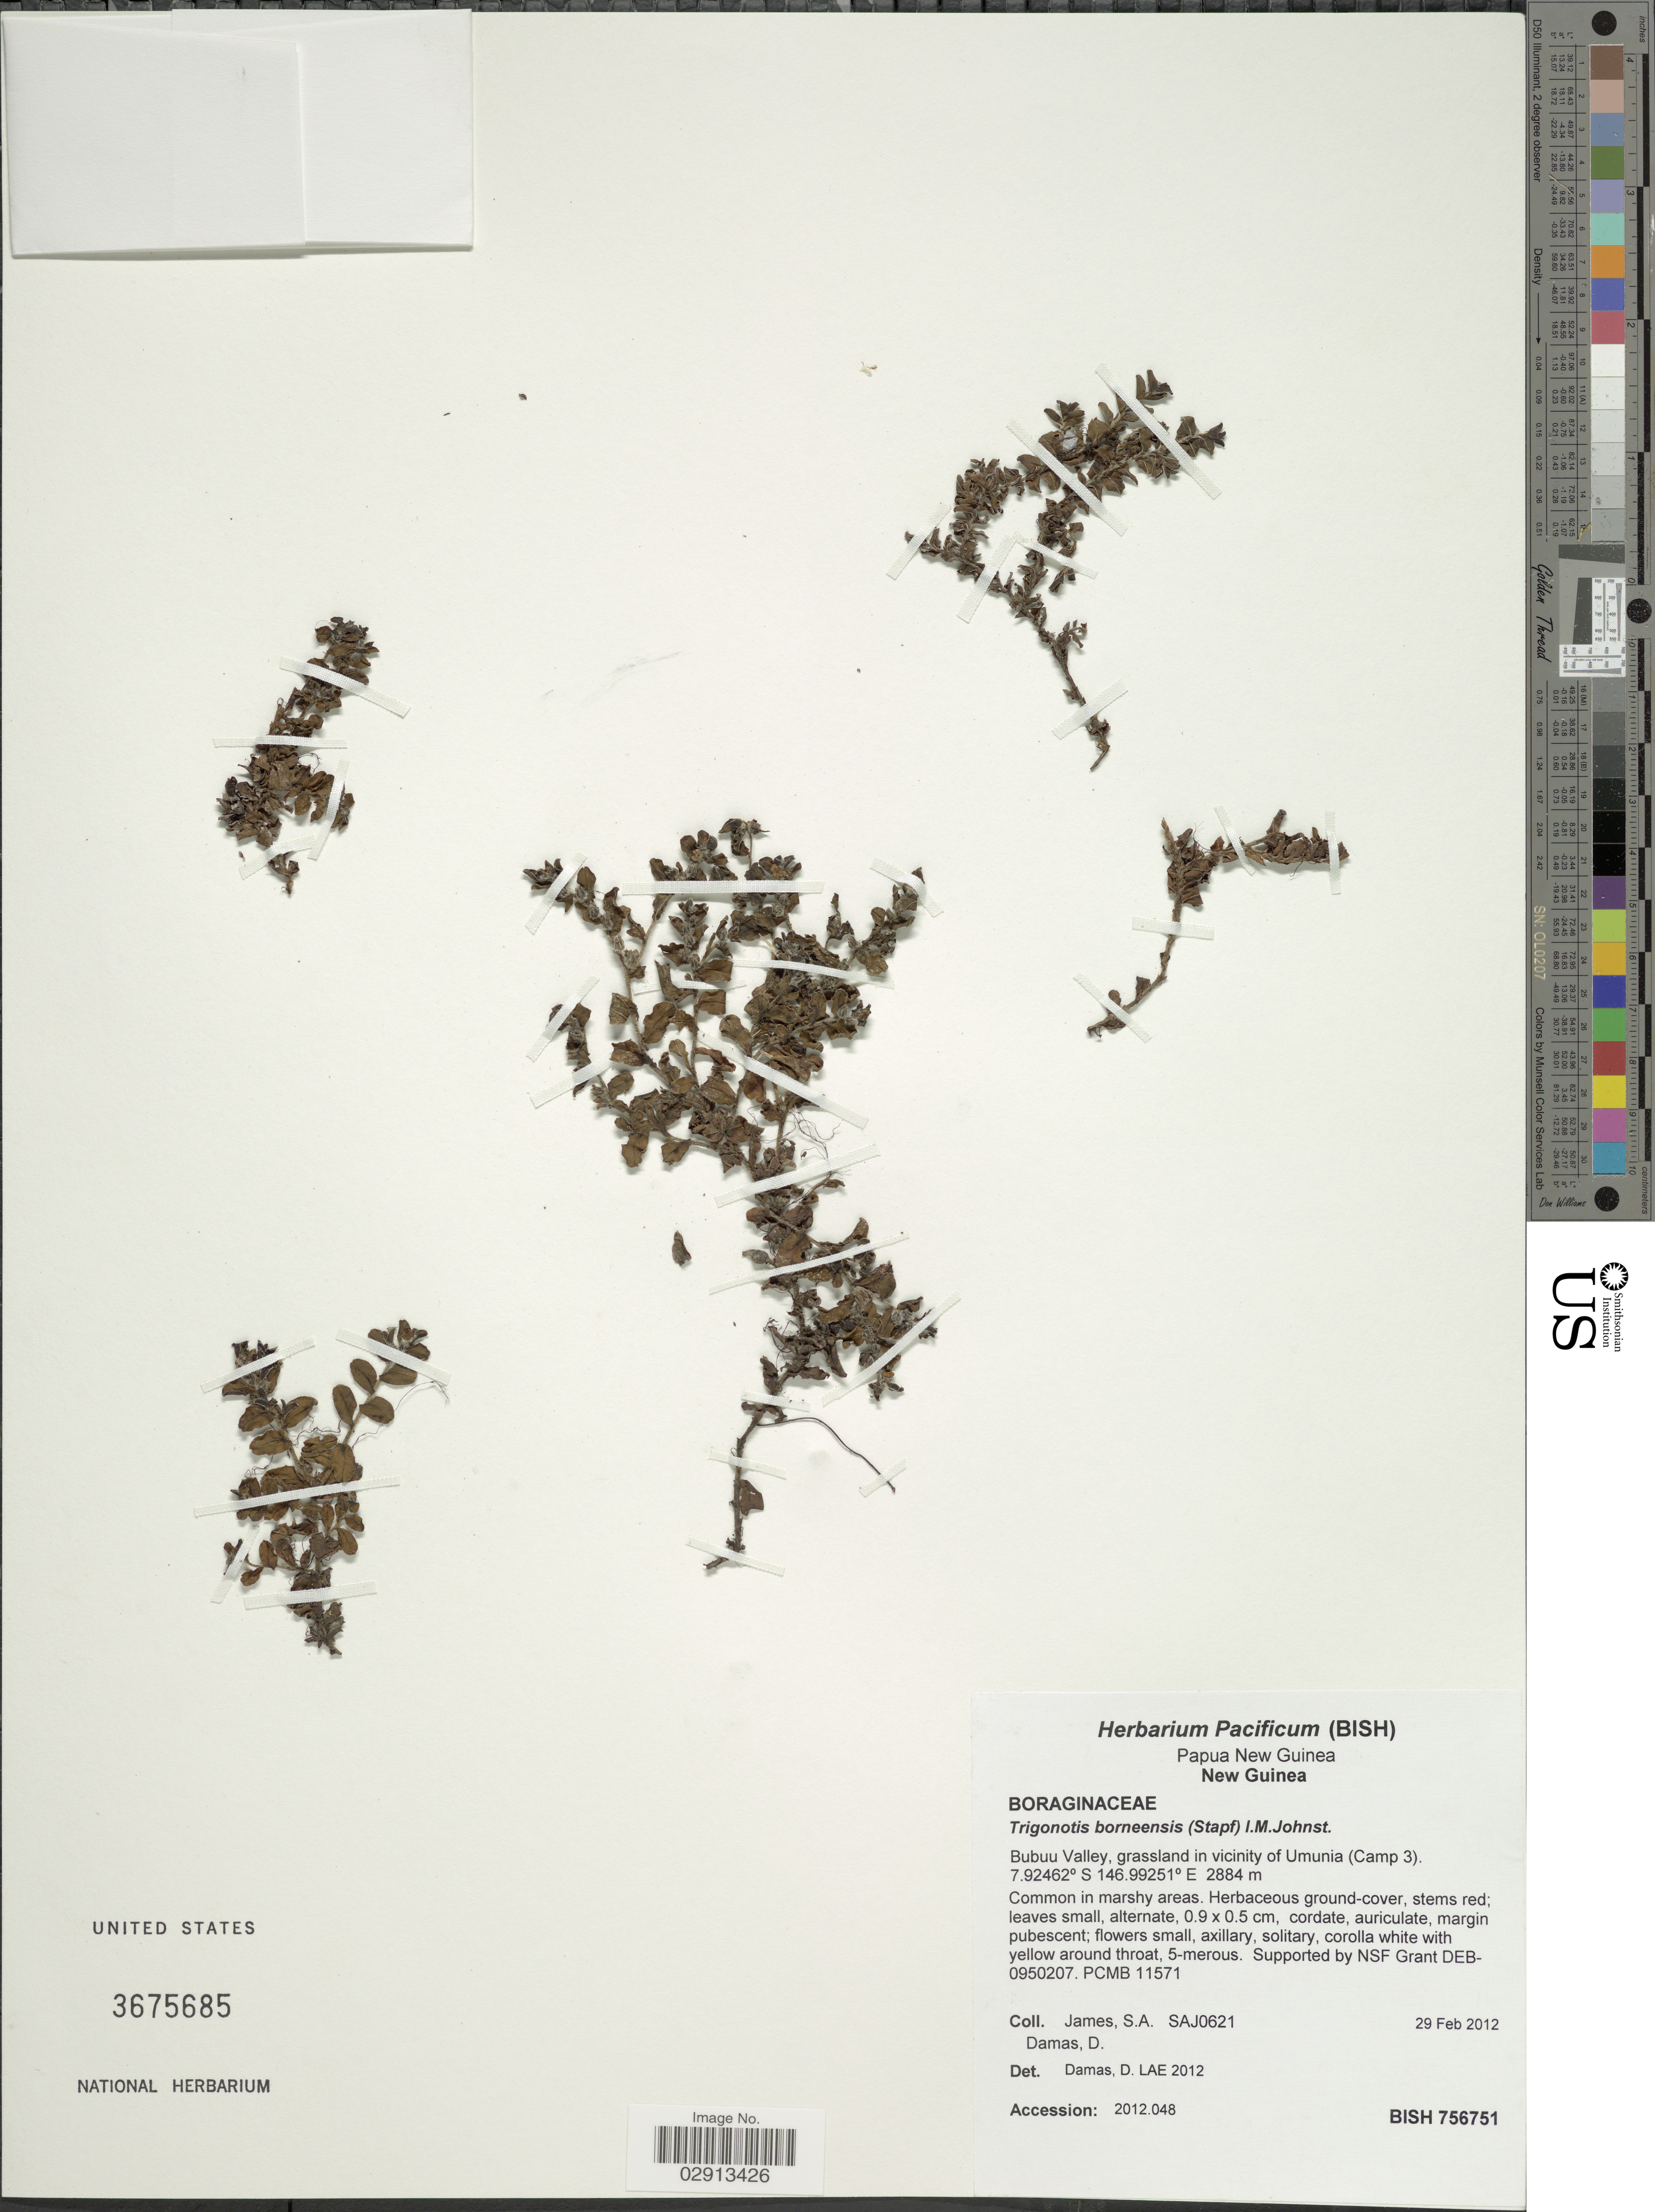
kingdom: Plantae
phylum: Tracheophyta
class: Magnoliopsida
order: Boraginales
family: Boraginaceae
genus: Trigonotis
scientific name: Trigonotis borneensis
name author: (Stapf) I.M. Johnst.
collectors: S. James & D. Damas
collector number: SAJ0621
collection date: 2012-02-29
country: Papua New Guinea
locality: New Guinea. Bubuu Valley, grassland in vicinity of Umunia (Camp 3).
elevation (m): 2884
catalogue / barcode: US 3675685